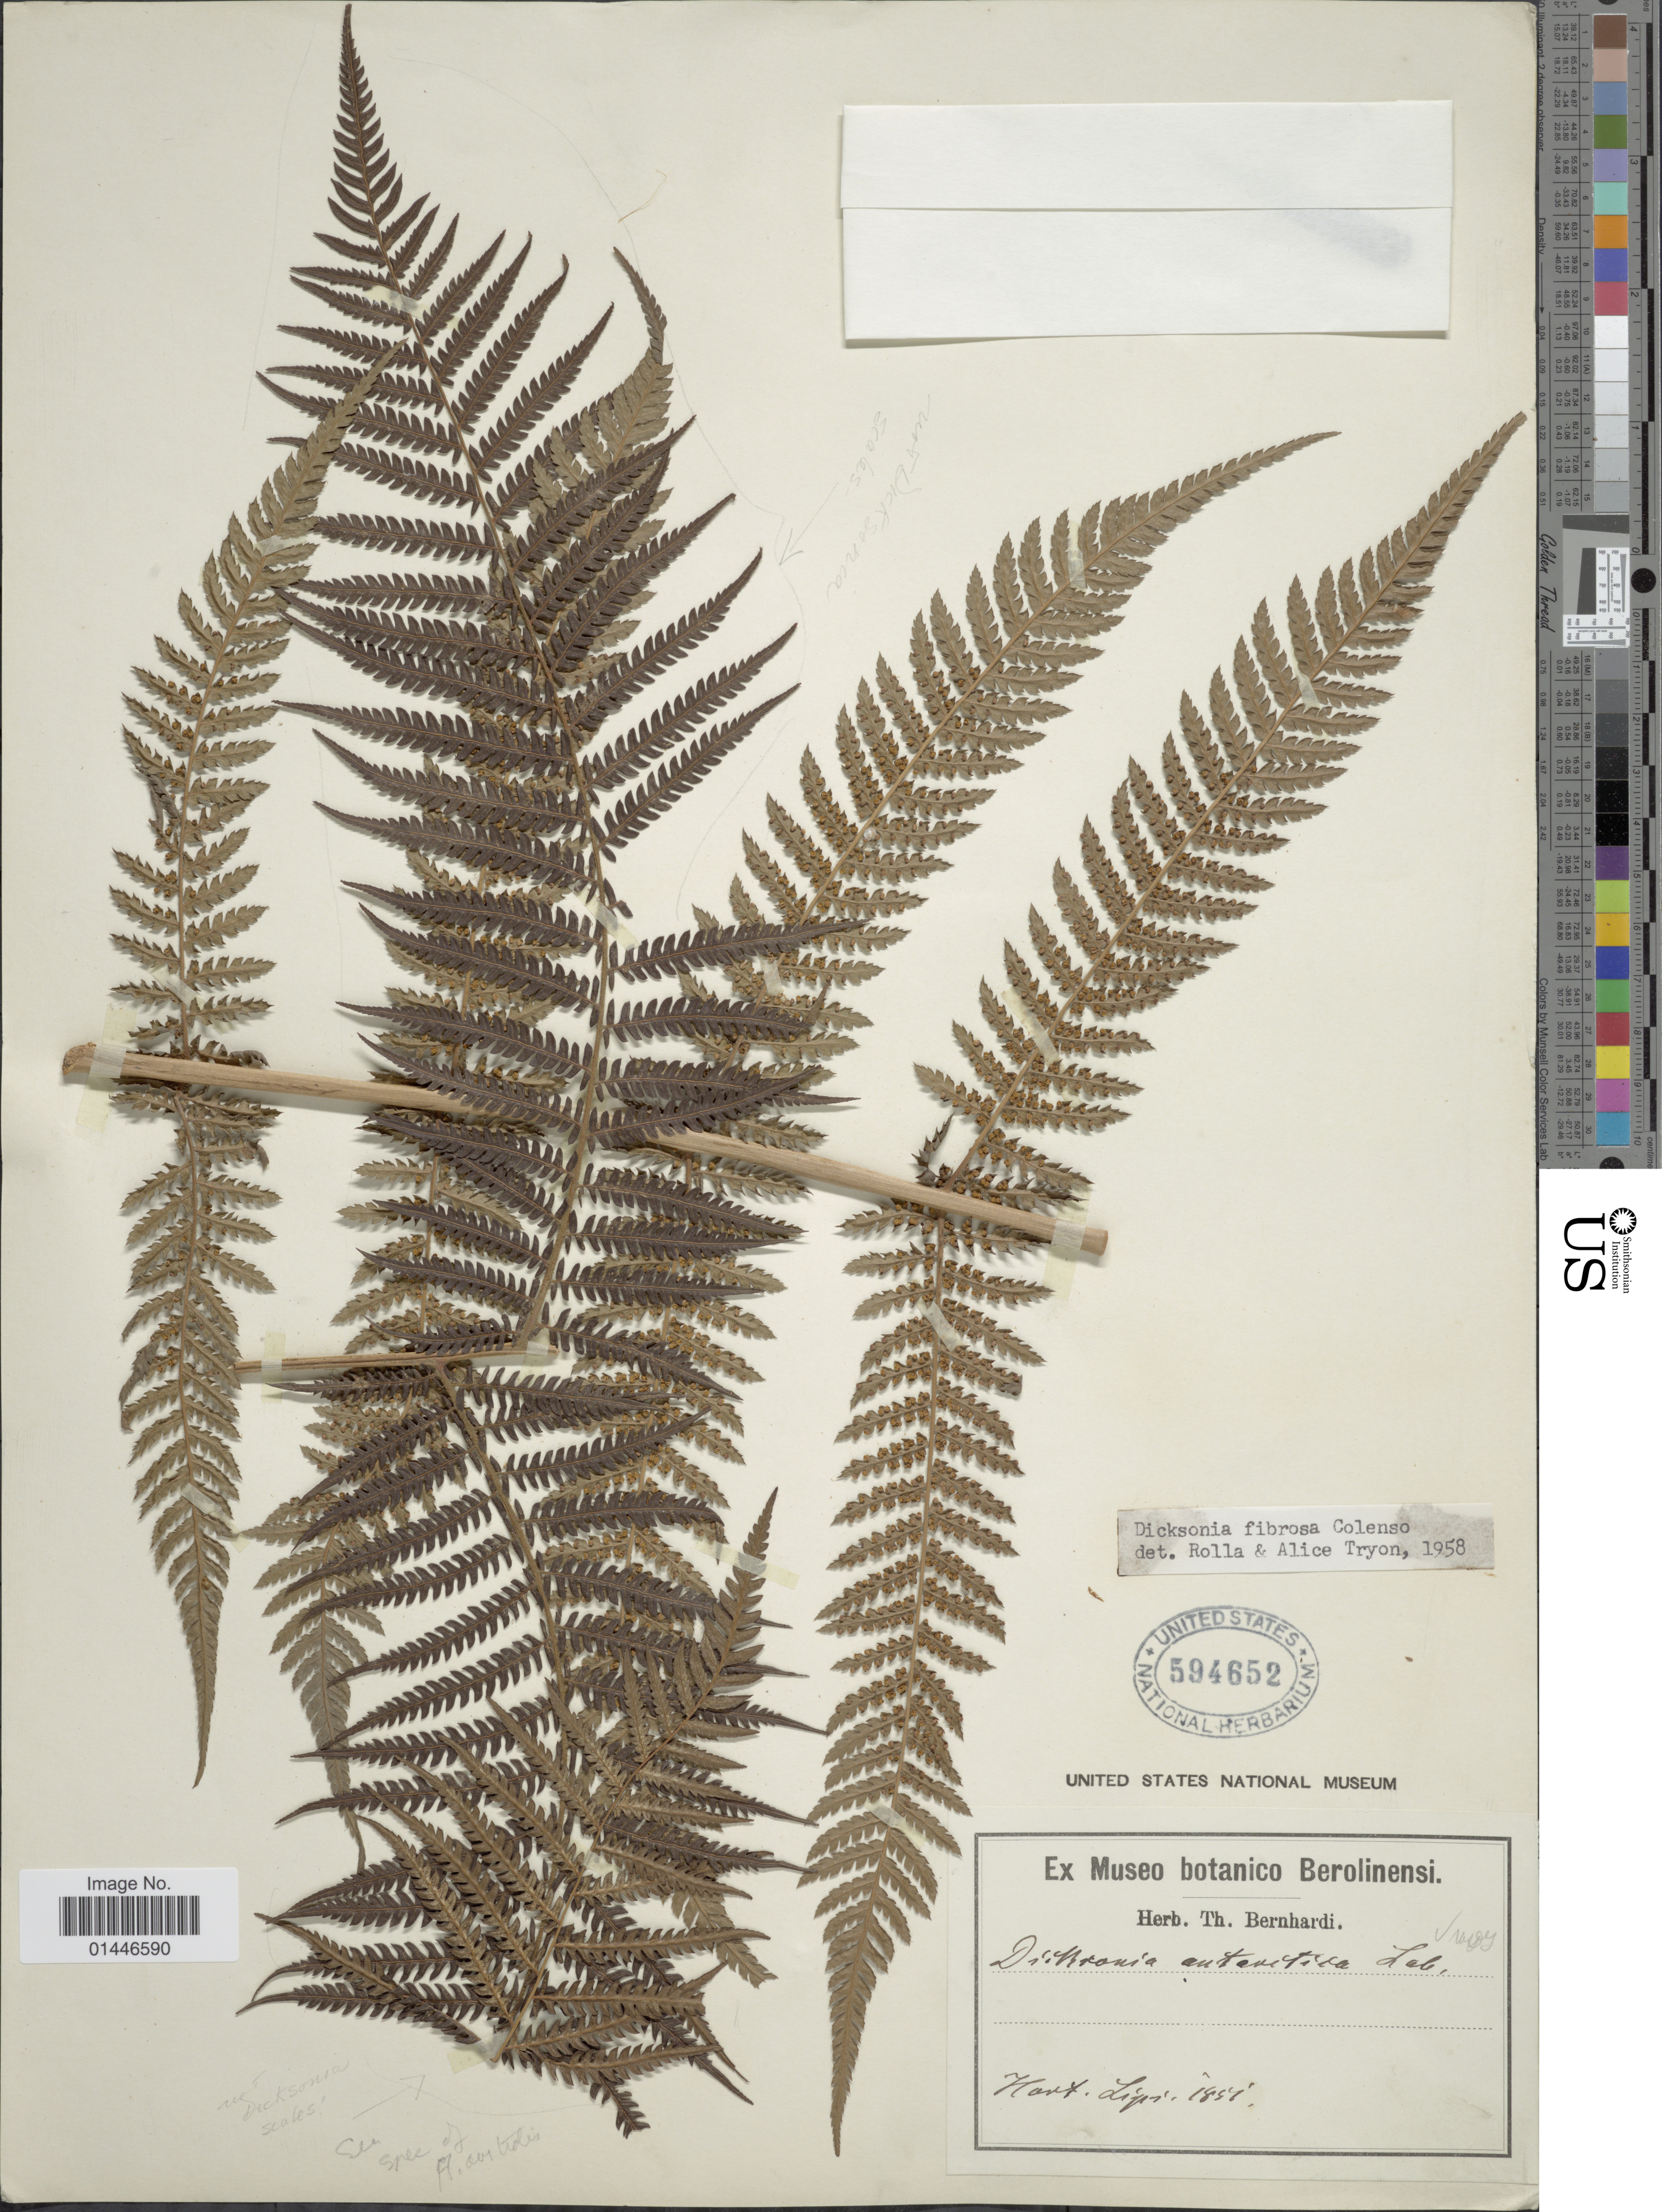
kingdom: Plantae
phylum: Tracheophyta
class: Polypodiopsida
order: Cyatheales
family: Dicksoniaceae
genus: Dicksonia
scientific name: Dicksonia fibrosa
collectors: ex herb. Bernhardi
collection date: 1851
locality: Hort. Lips [interpreted]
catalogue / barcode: US 594652